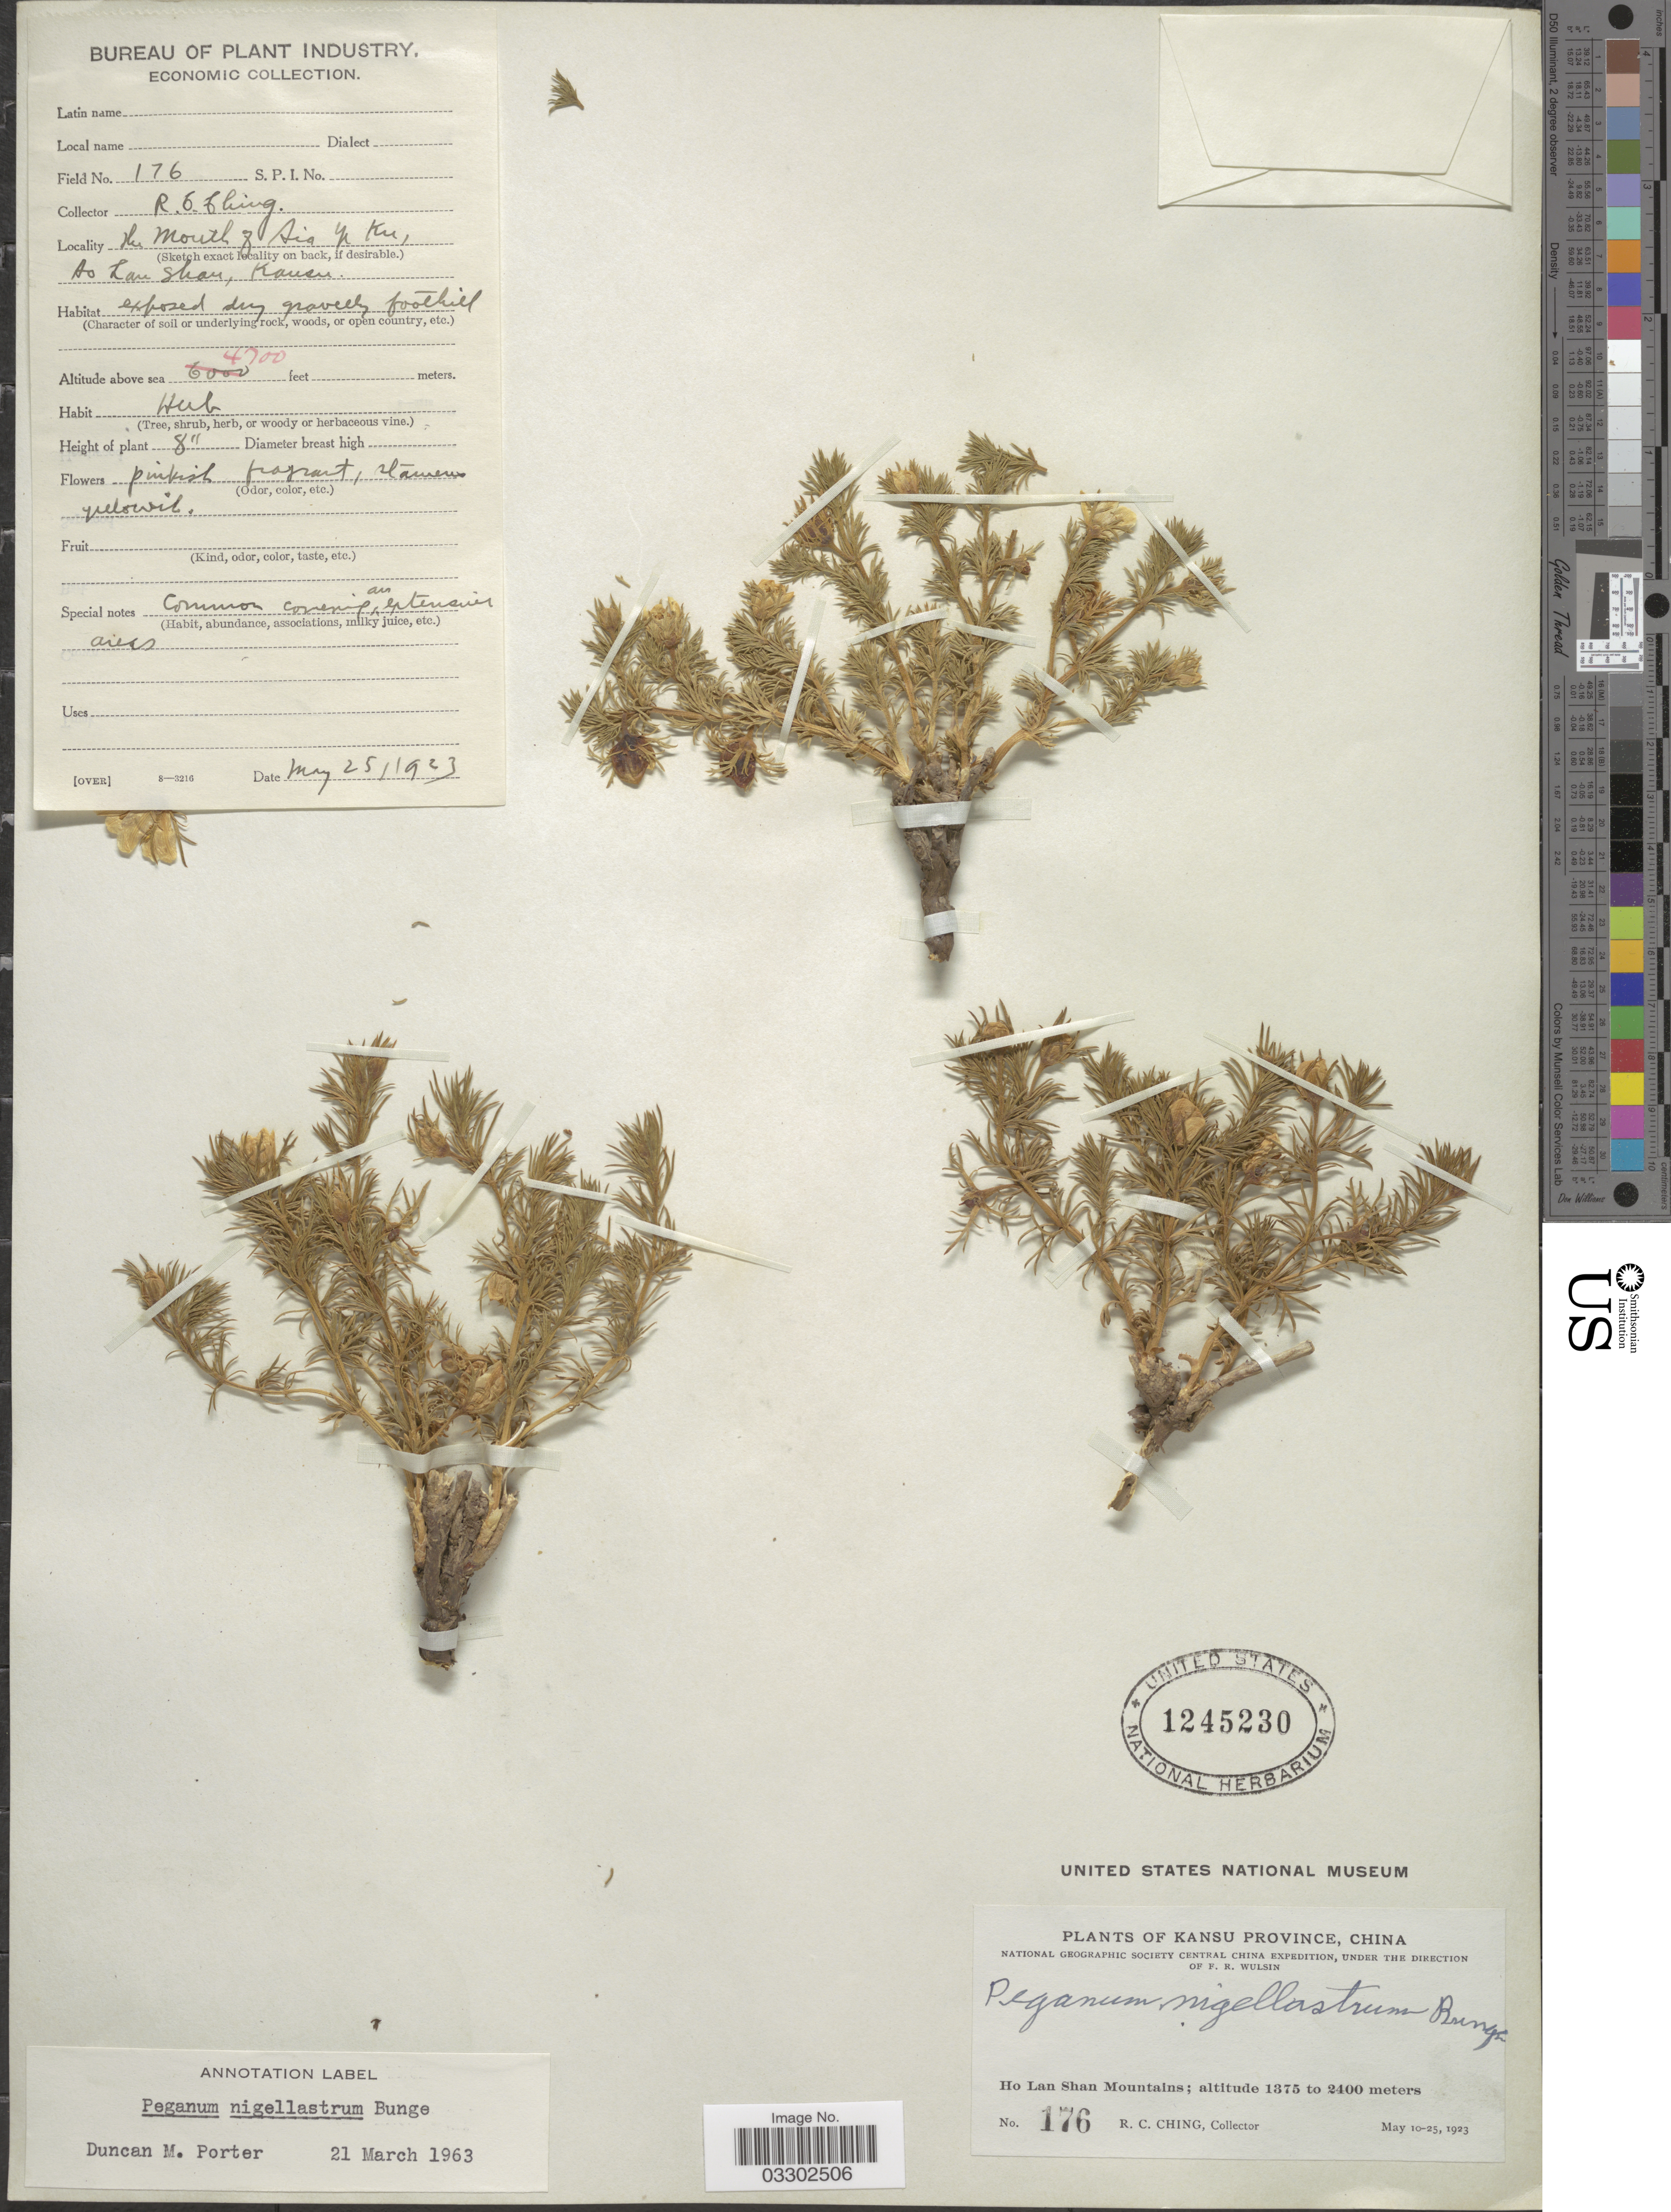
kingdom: Plantae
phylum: Tracheophyta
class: Magnoliopsida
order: Sapindales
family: Tetradiclidaceae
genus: Peganum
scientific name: Peganum nigellastrum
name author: Bunge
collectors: R. C. Ching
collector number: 176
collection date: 1923-05-25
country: China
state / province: Gansu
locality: Kansu Province. Ho Lan Shan Mountains. The Mouth of Asia of Ku. [interpreted]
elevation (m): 1433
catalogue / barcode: US 1245230